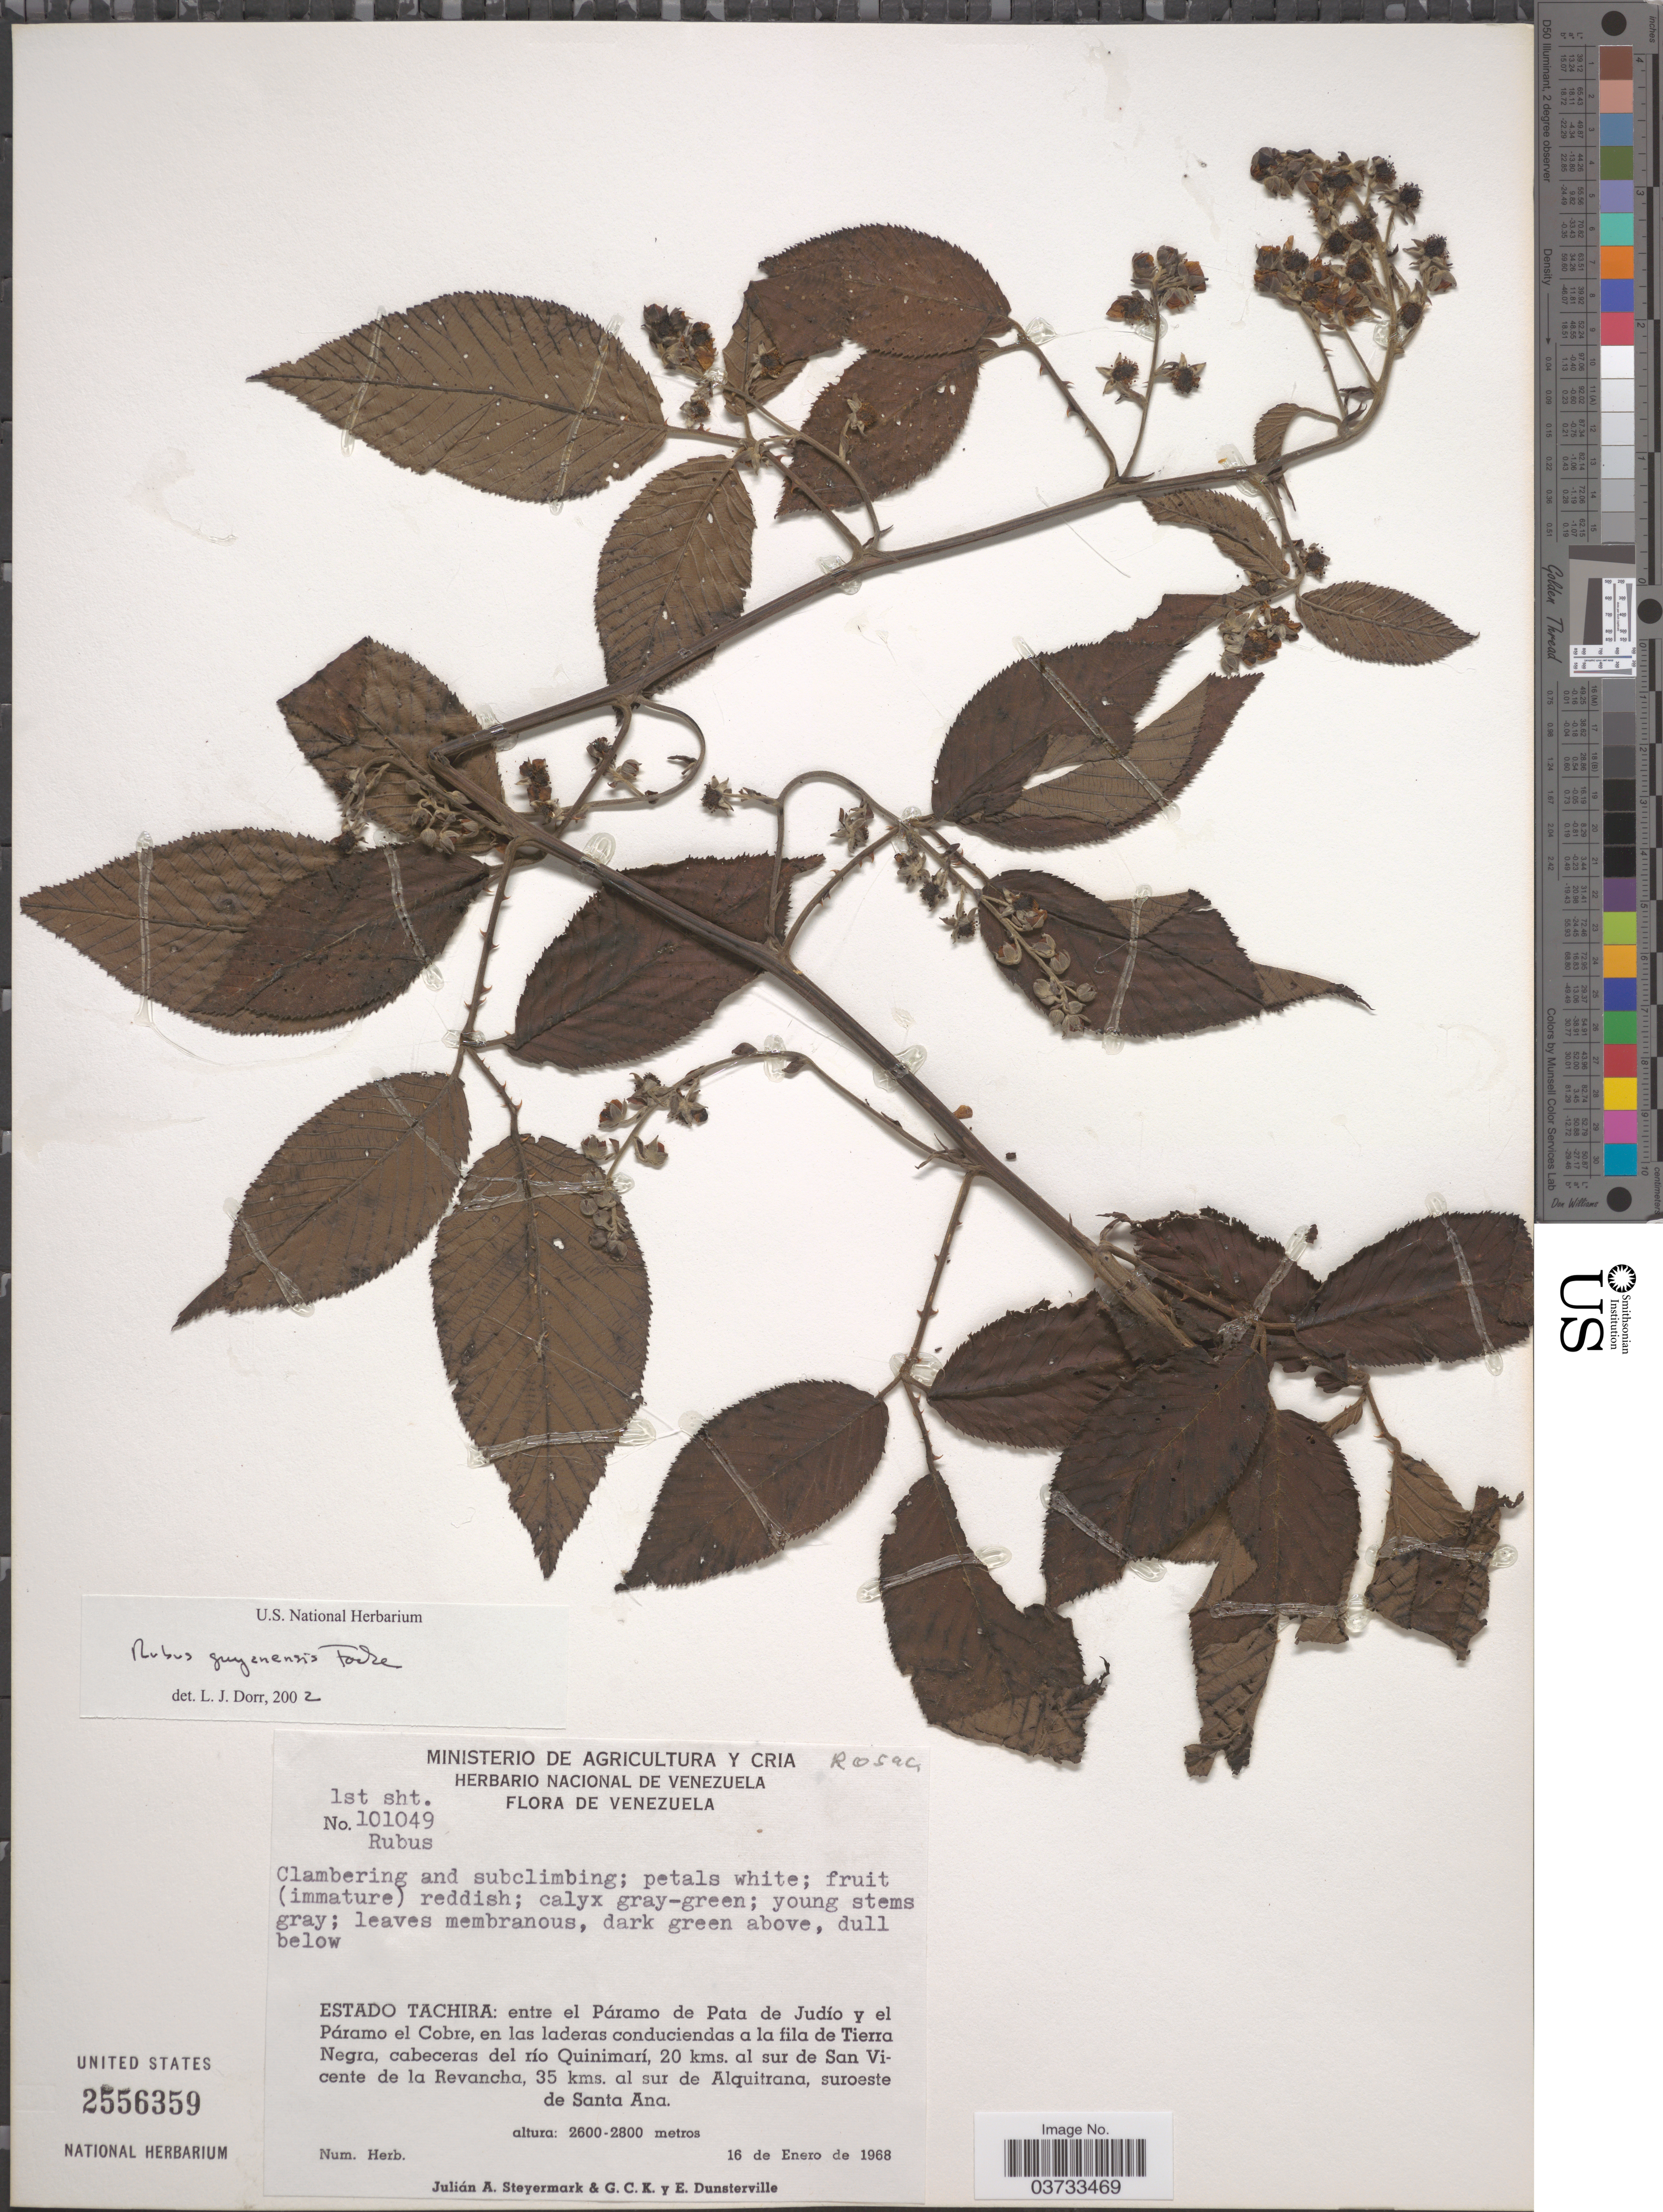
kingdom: Plantae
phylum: Tracheophyta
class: Magnoliopsida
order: Rosales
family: Rosaceae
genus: Rubus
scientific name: Rubus guyanensis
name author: Focke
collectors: J. Steyermark, G. C. K. Dunsterville & E. Dunsterville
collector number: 101049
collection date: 1968-01-16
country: Venezuela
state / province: Tachira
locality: Entre el Páramo de Pata de Judío y el Páramo el Cobre, en las laderas conduciendas a la fila de Tierra Negra, cabeceras del río Quinimarí, 20 kms. al sur de San Vicente de la Revancha, 35 kms. al sur de Alquitrana, suroeste de Santa Ana.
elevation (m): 2600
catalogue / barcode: US 2556359